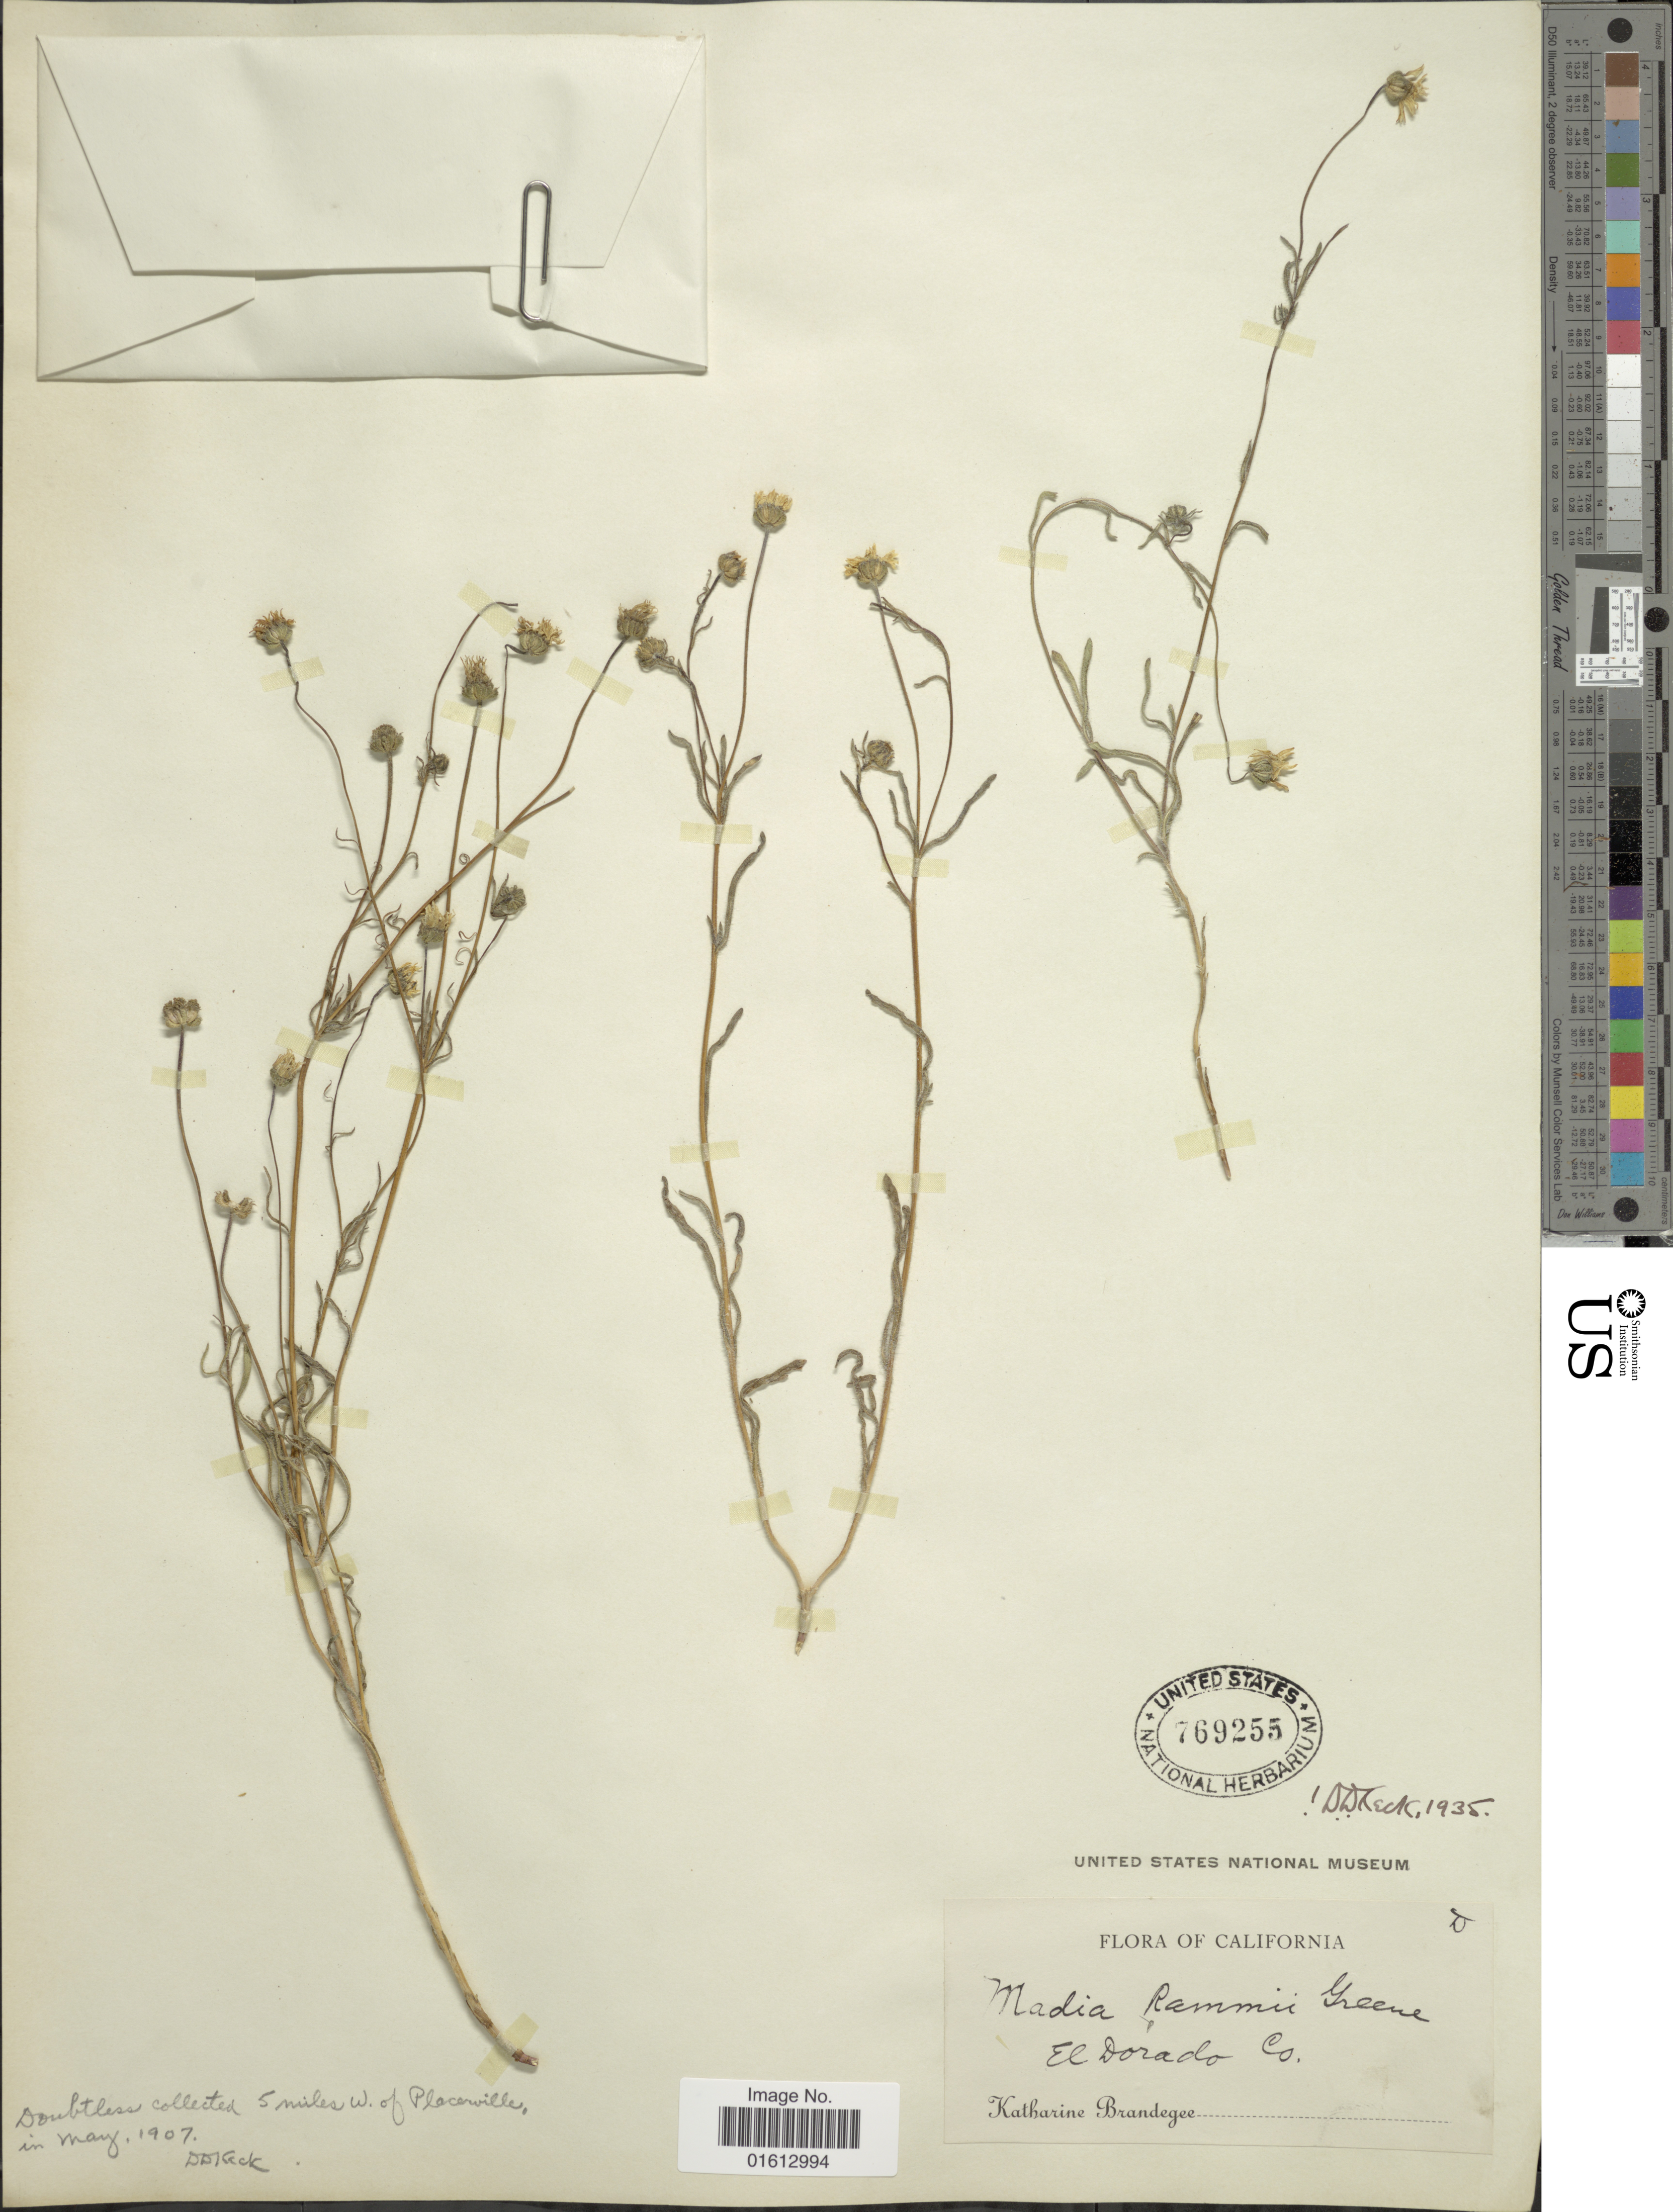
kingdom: Plantae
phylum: Tracheophyta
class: Magnoliopsida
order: Asterales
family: Asteraceae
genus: Madia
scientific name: Madia rammii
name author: Greene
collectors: D. Keck & K. Brandegee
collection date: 1907-05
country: United States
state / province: California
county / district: El Dorado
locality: California, El Dorado Co., 5 miles W. of Placerville.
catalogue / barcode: US 769255